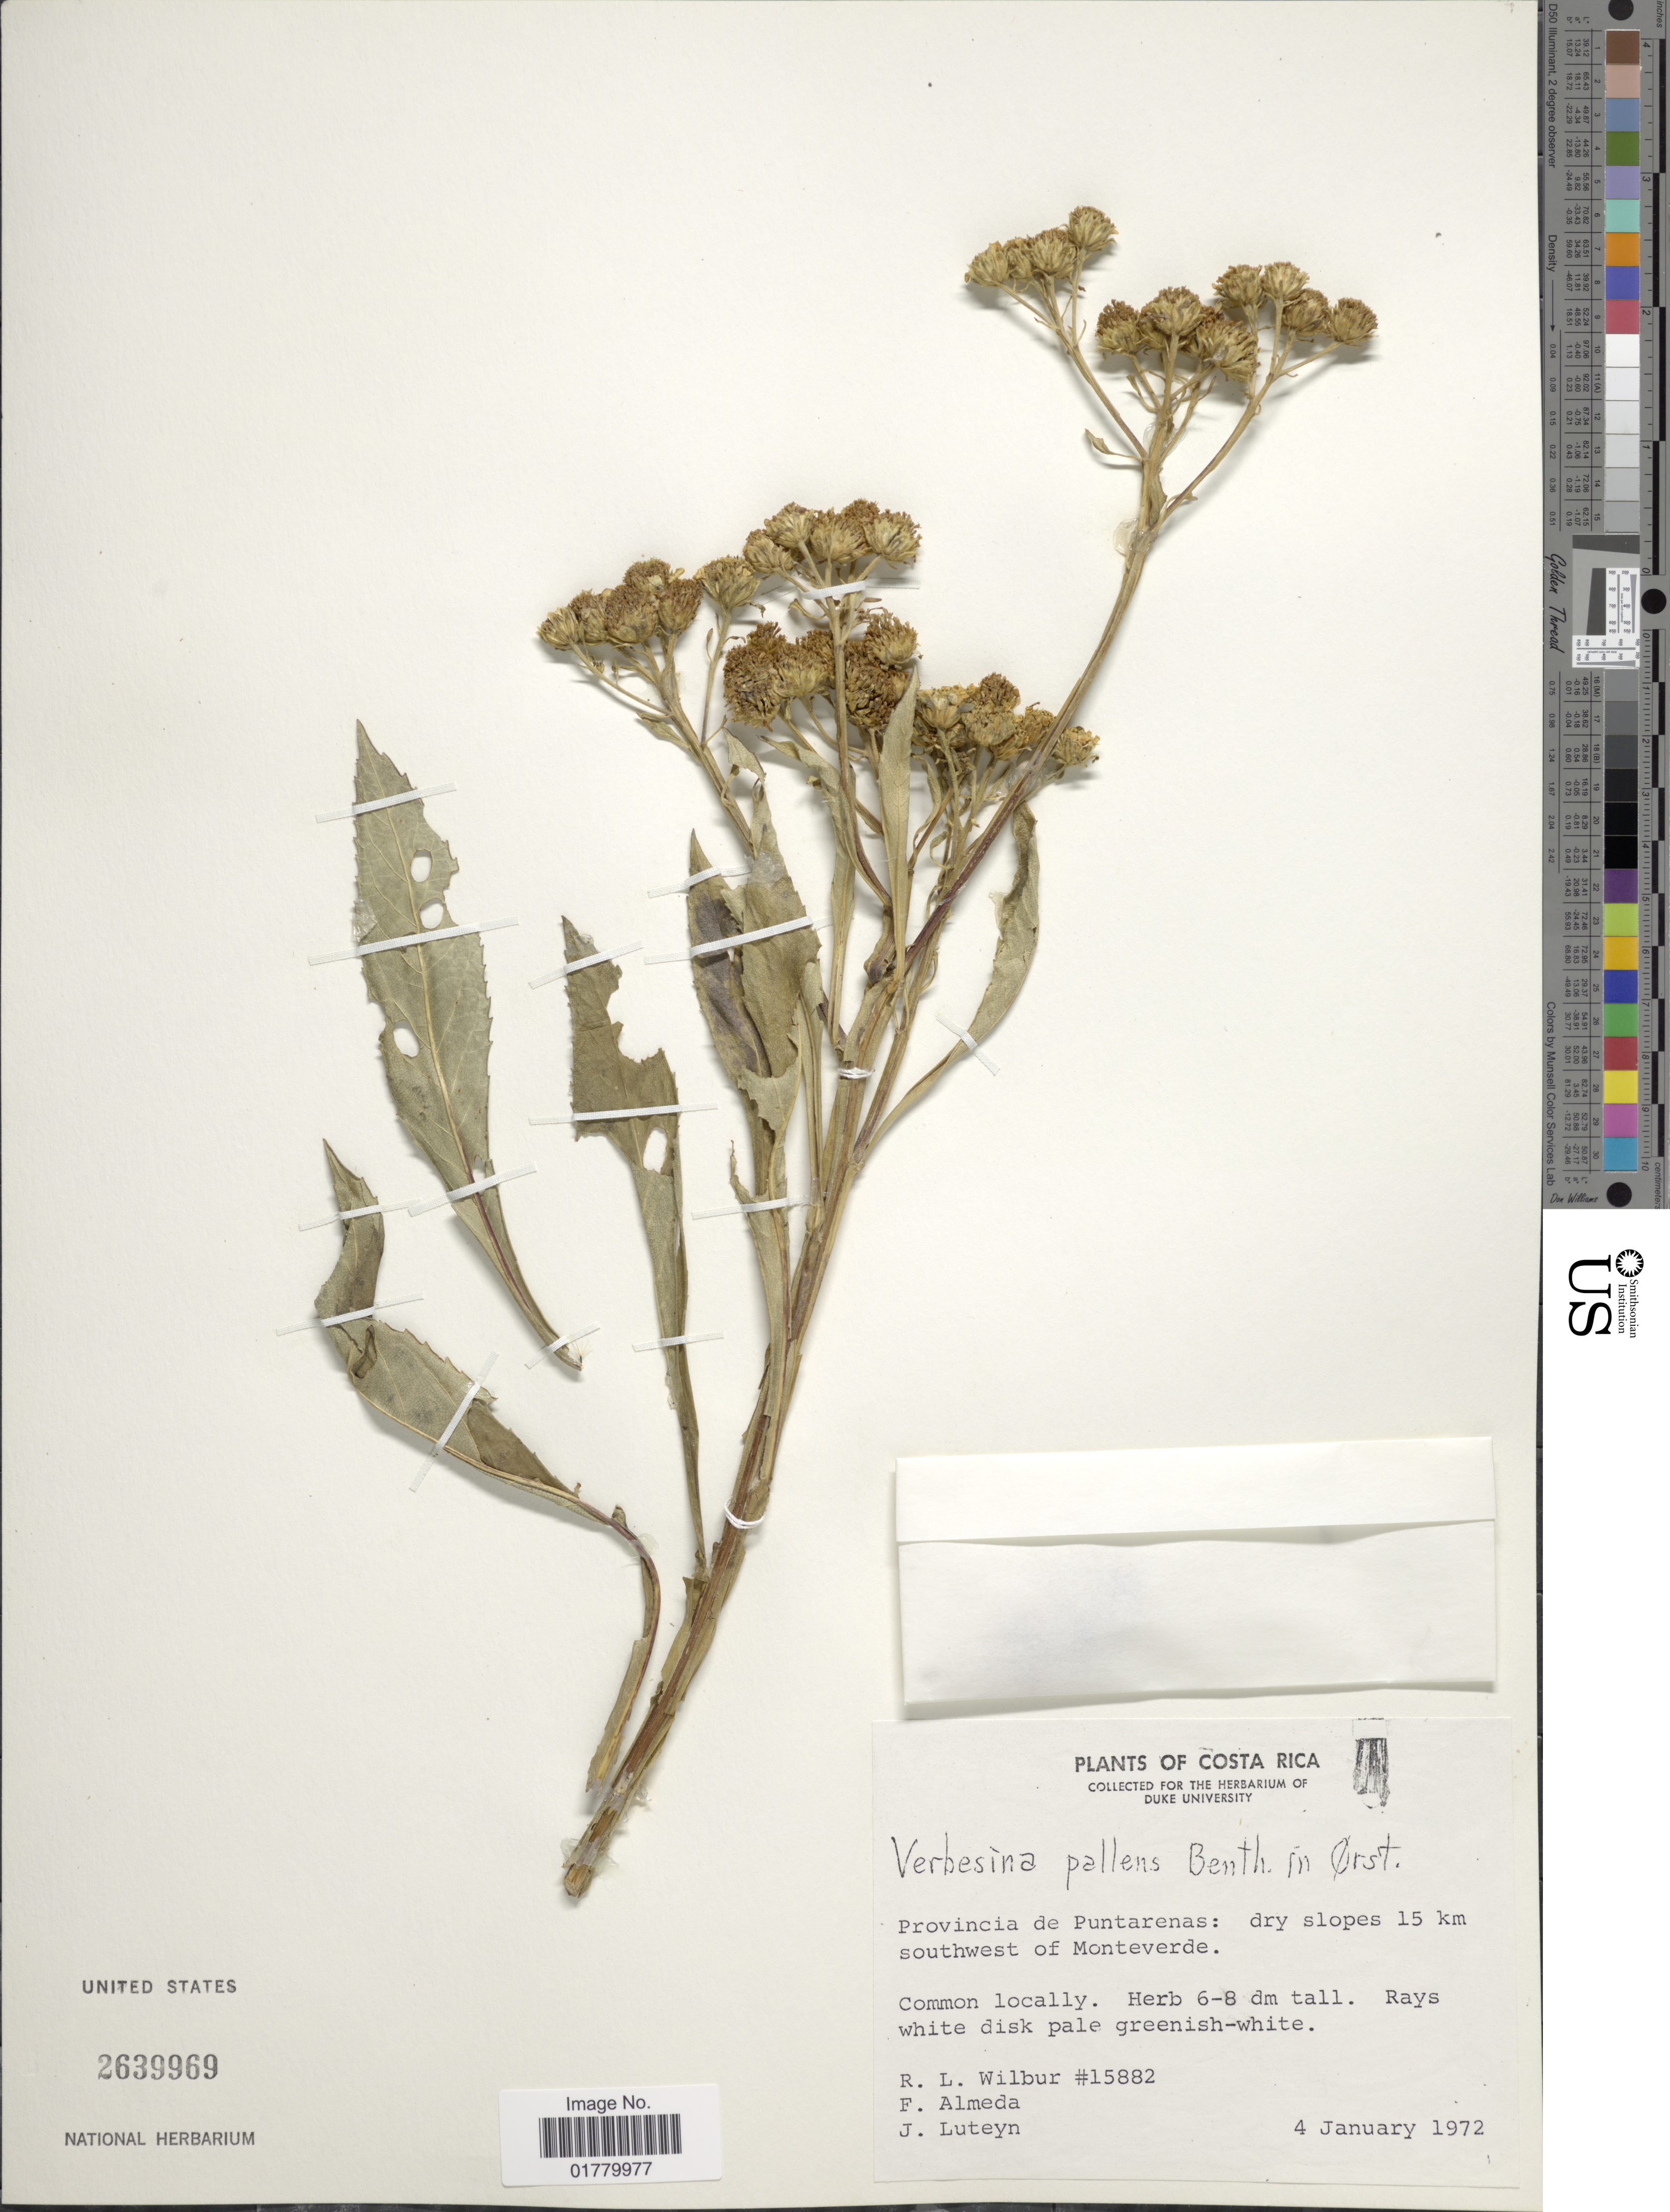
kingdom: Plantae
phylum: Tracheophyta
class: Magnoliopsida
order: Asterales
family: Asteraceae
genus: Verbesina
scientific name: Verbesina pallens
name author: Benth. in Oerst.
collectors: R. L. Wilbur, F. Almeda & J. L. Luteyn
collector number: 15882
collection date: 1972-01-04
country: Costa Rica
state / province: Puntarenas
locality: Dry slopes 15 km southwest of Monteverde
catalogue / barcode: US 2639969